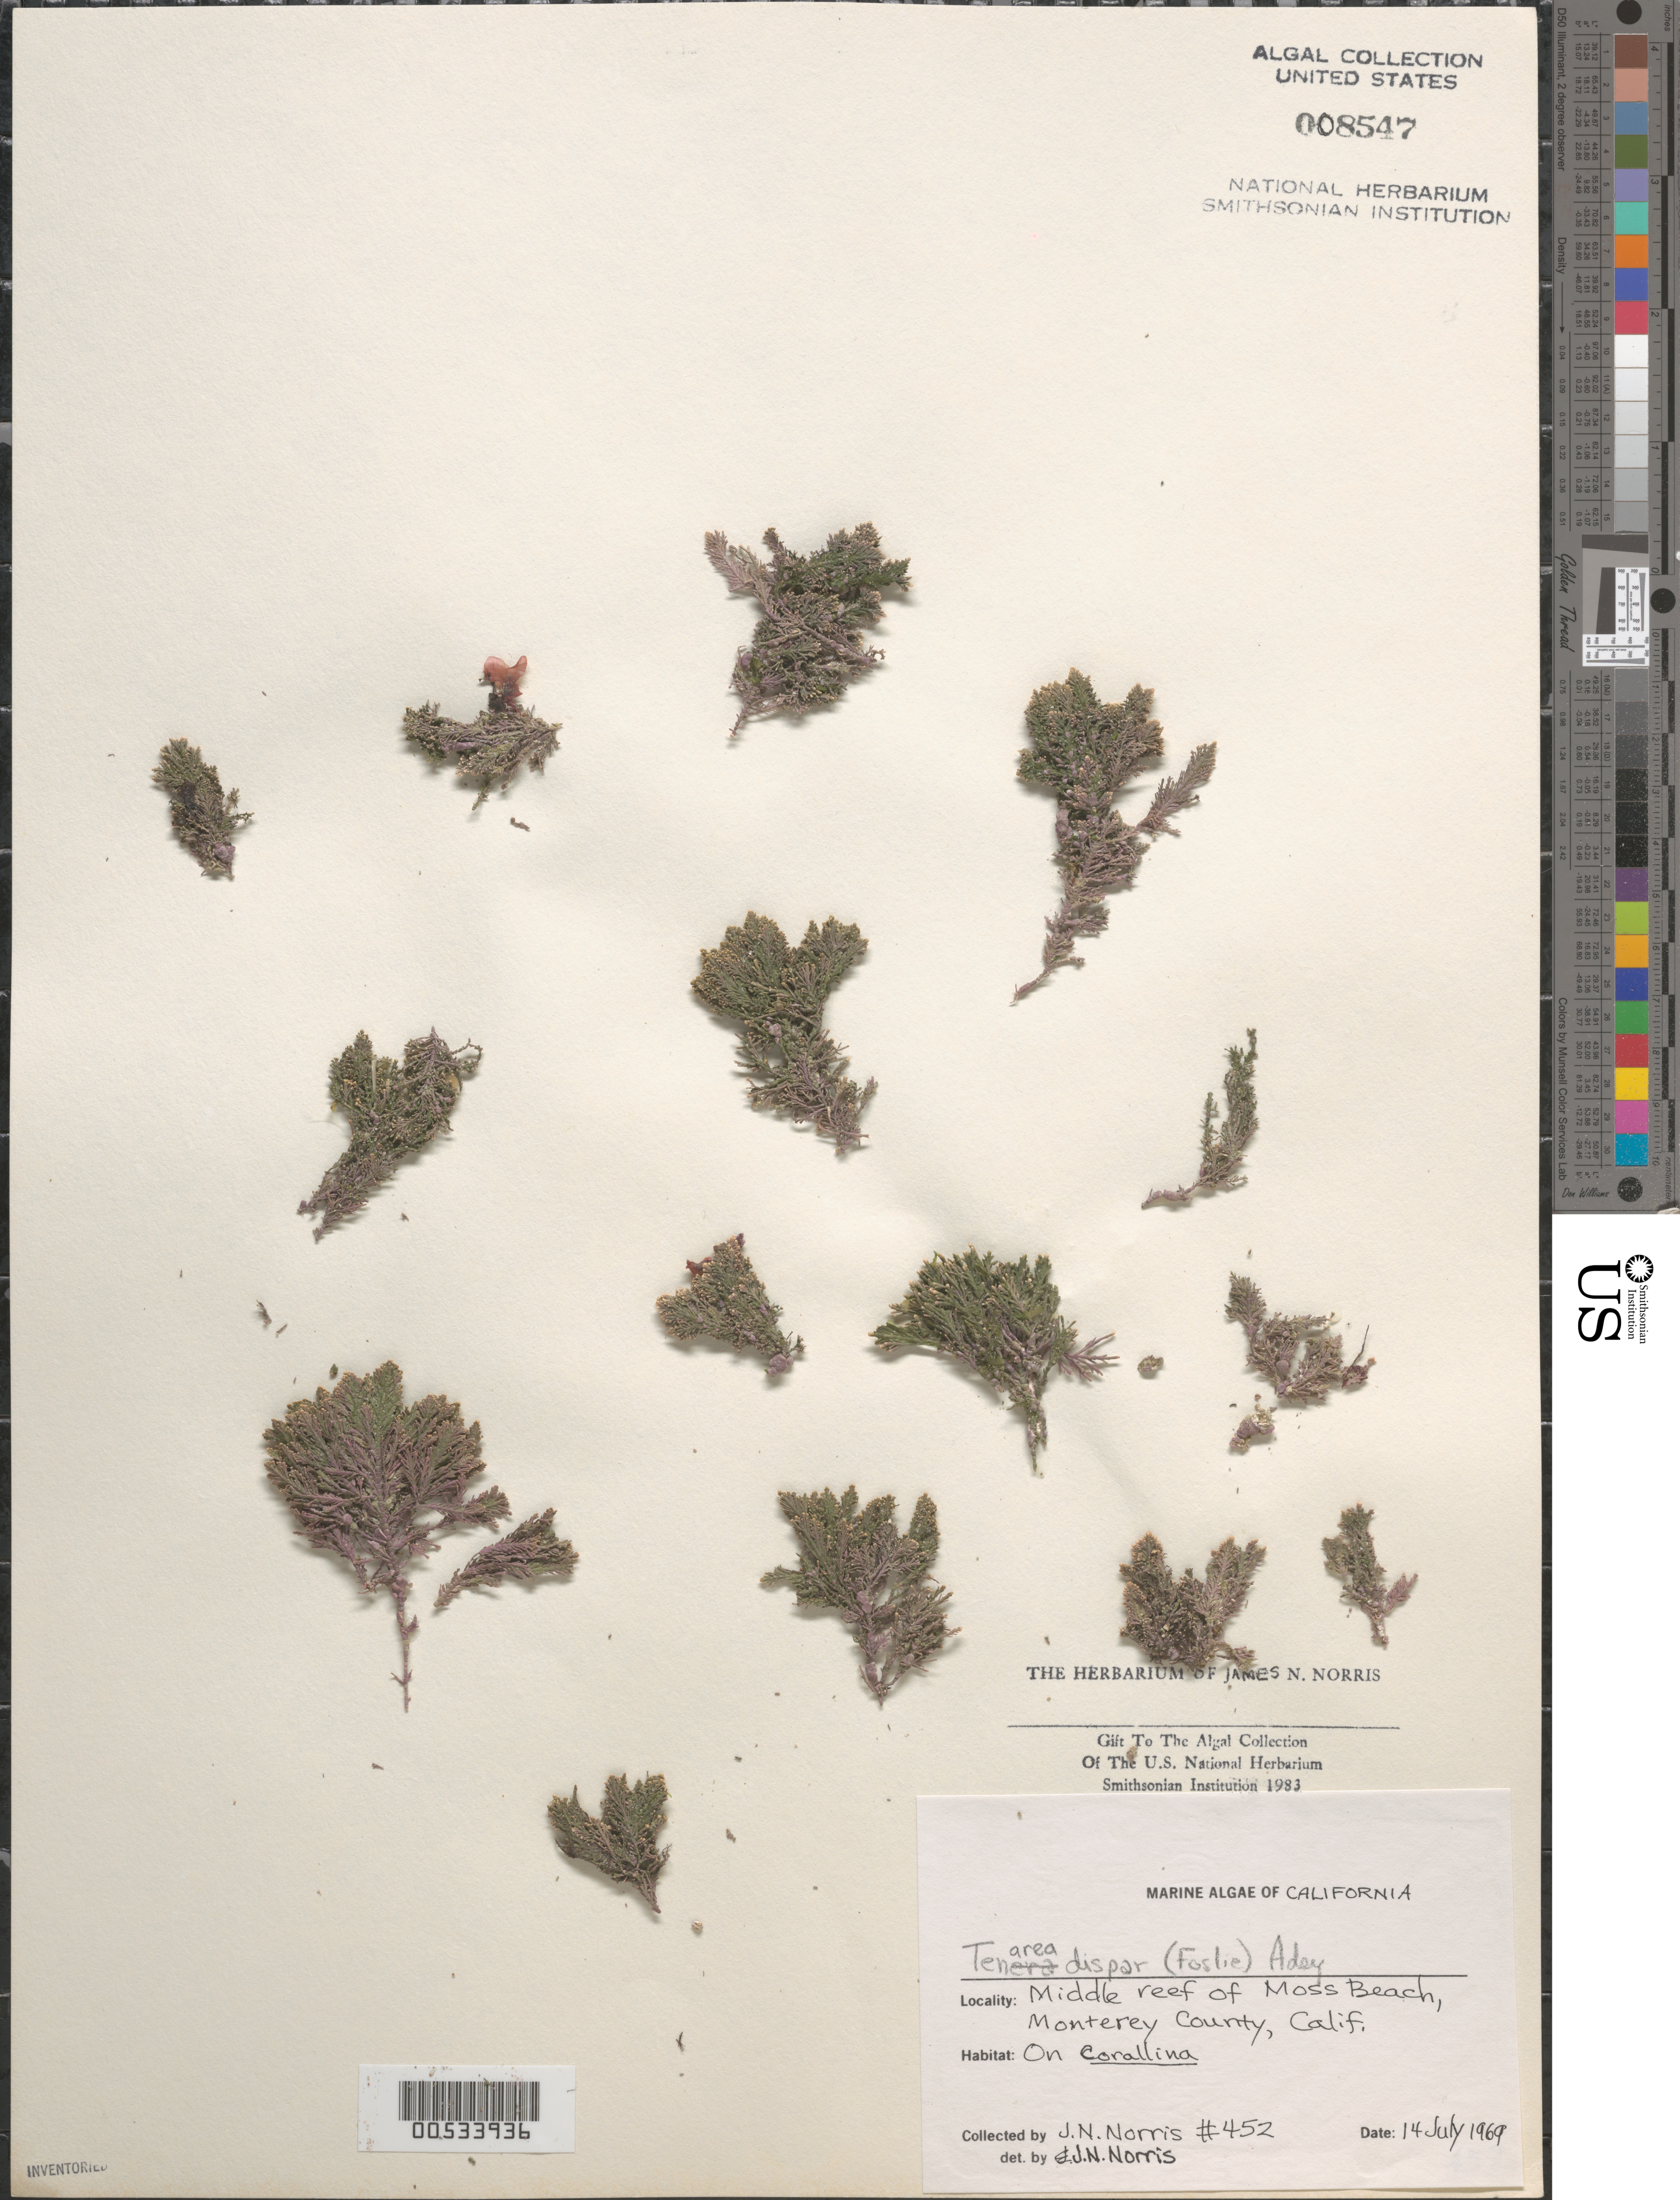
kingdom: Plantae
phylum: Rhodophyta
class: Florideophyceae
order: Corallinales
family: Lithophyllaceae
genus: Lithophyllum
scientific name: Lithophyllum dispar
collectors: J. N. Norris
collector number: JN-452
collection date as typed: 14 Jul 1969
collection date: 1969-07-14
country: United States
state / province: California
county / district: Monterey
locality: Middle Reef of Moss Beach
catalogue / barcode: US 8547